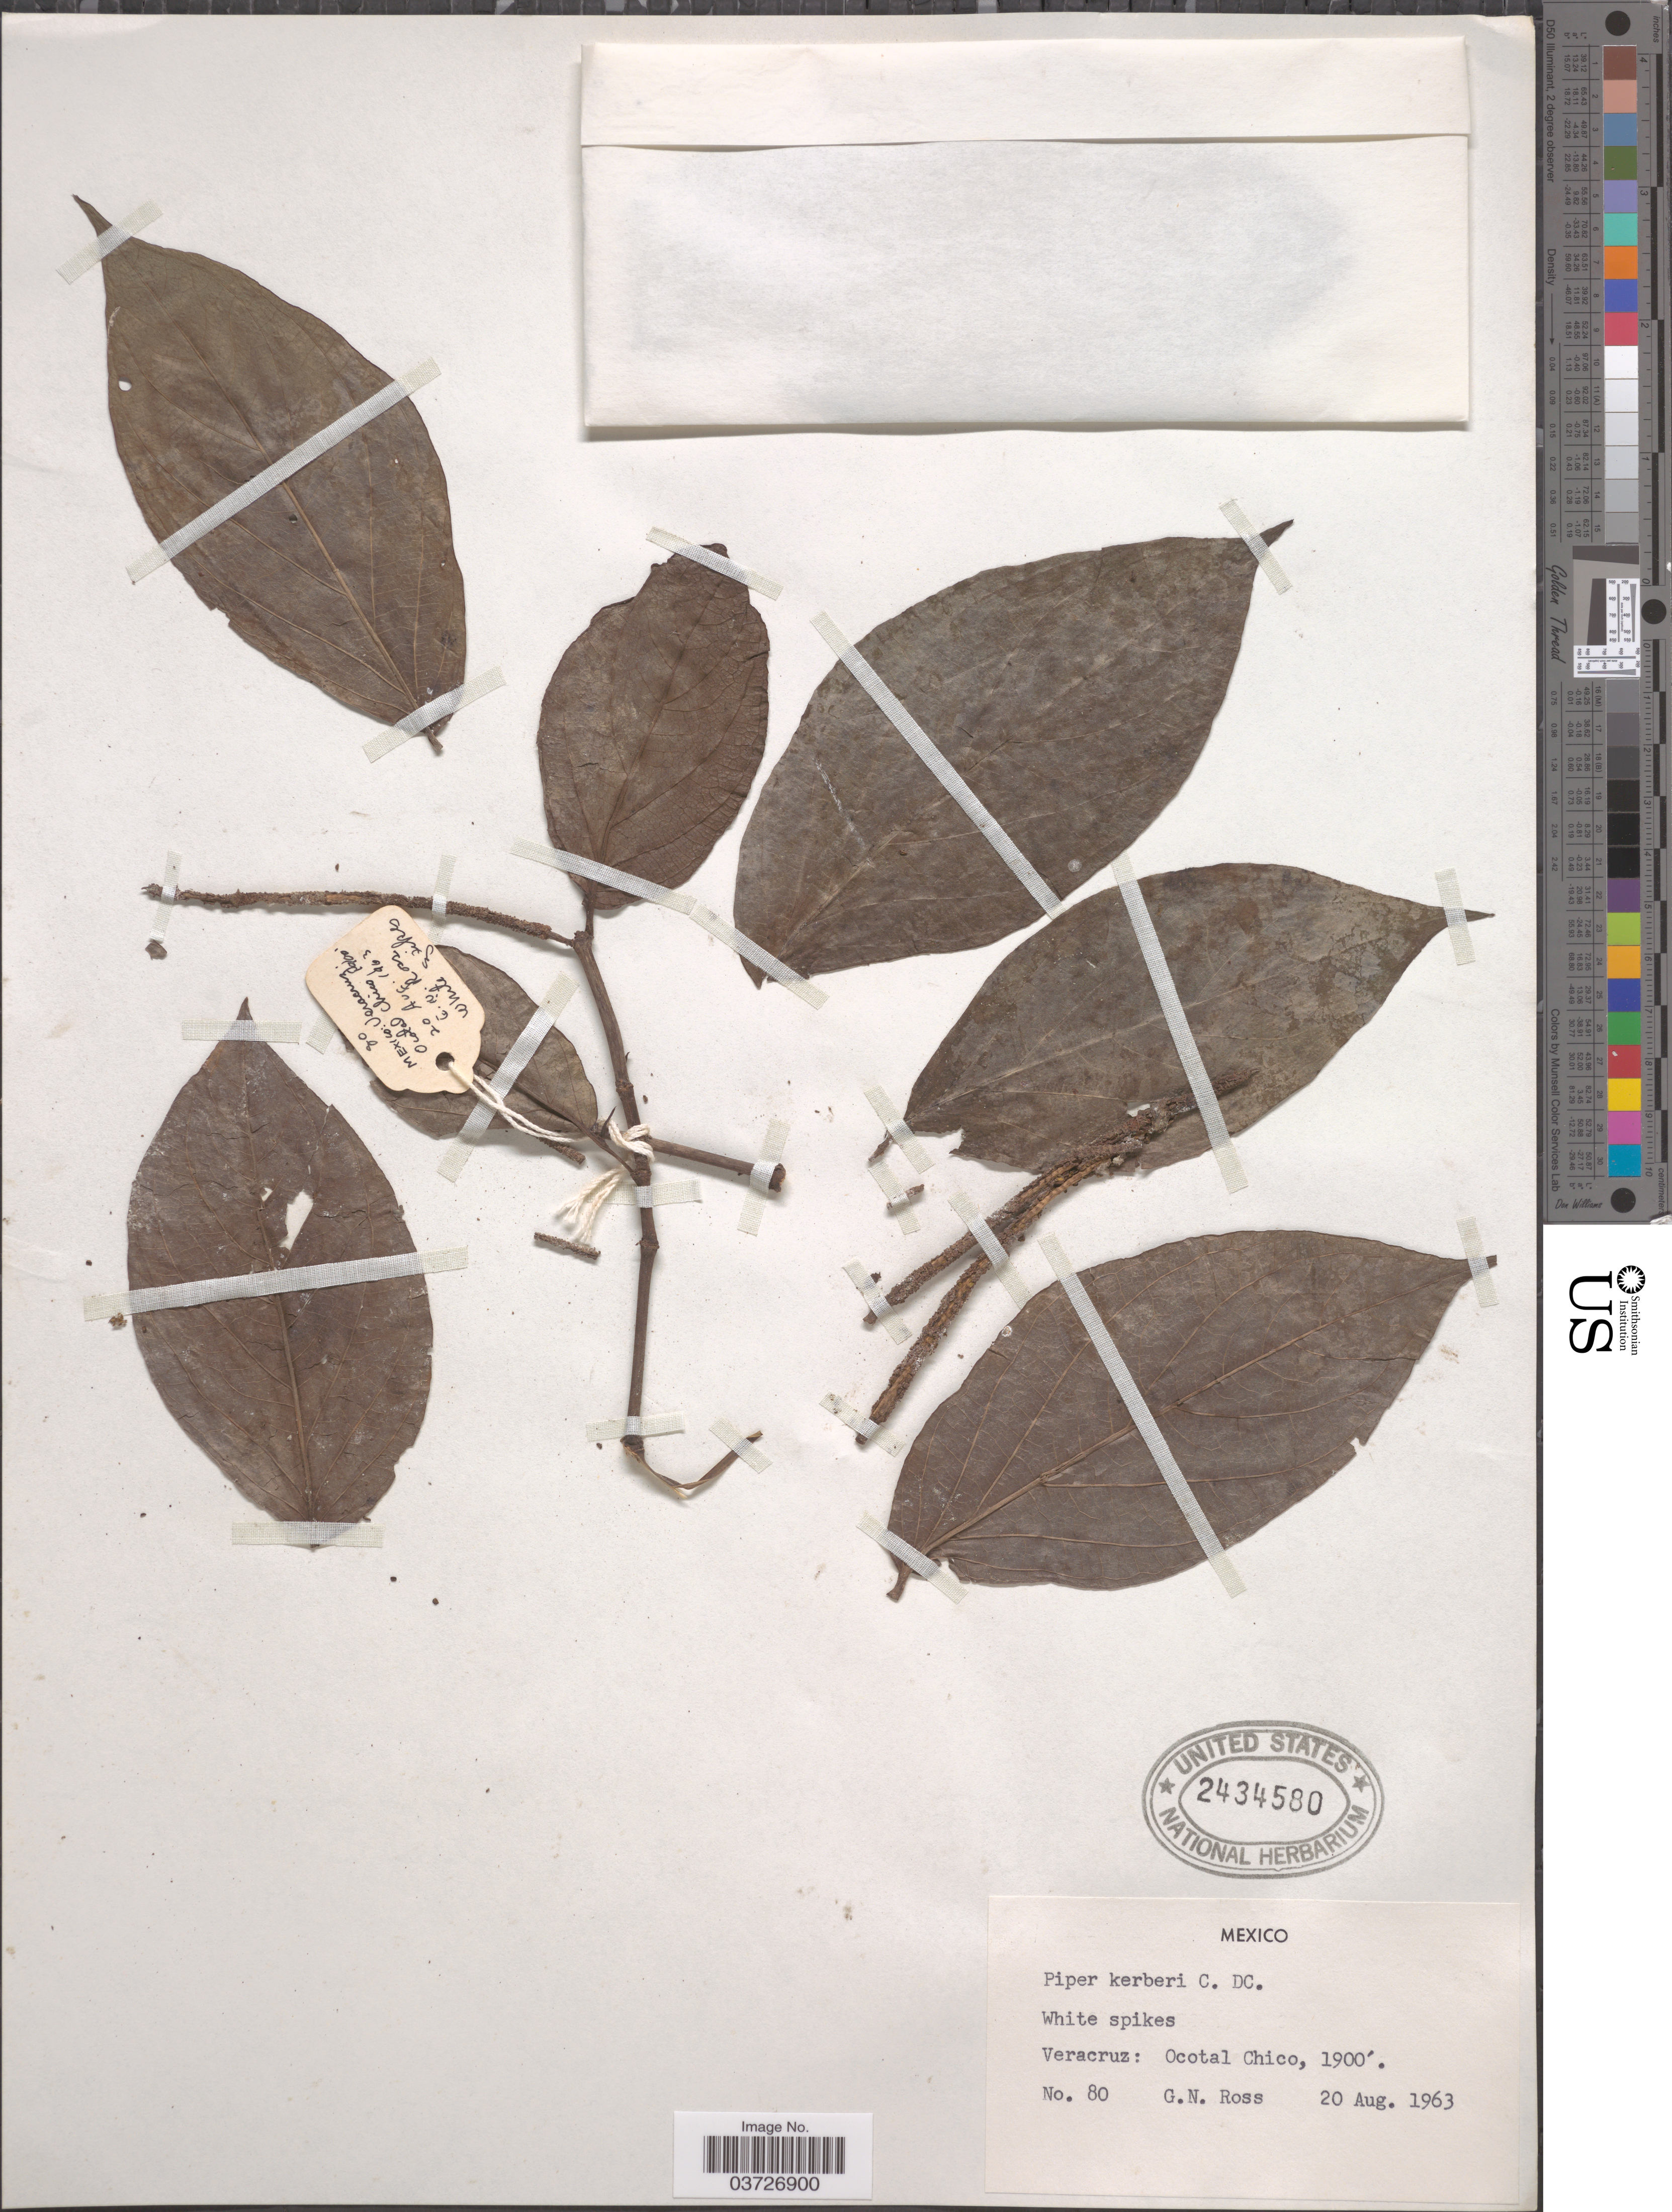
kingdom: Plantae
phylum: Tracheophyta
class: Magnoliopsida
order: Piperales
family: Piperaceae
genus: Piper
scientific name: Piper kerberi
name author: C. DC.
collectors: G. N. Ross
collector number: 80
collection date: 1963-08-20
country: Mexico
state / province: Veracruz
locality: Veracruz: Ocotal Chico.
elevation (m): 579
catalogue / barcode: US 2434580